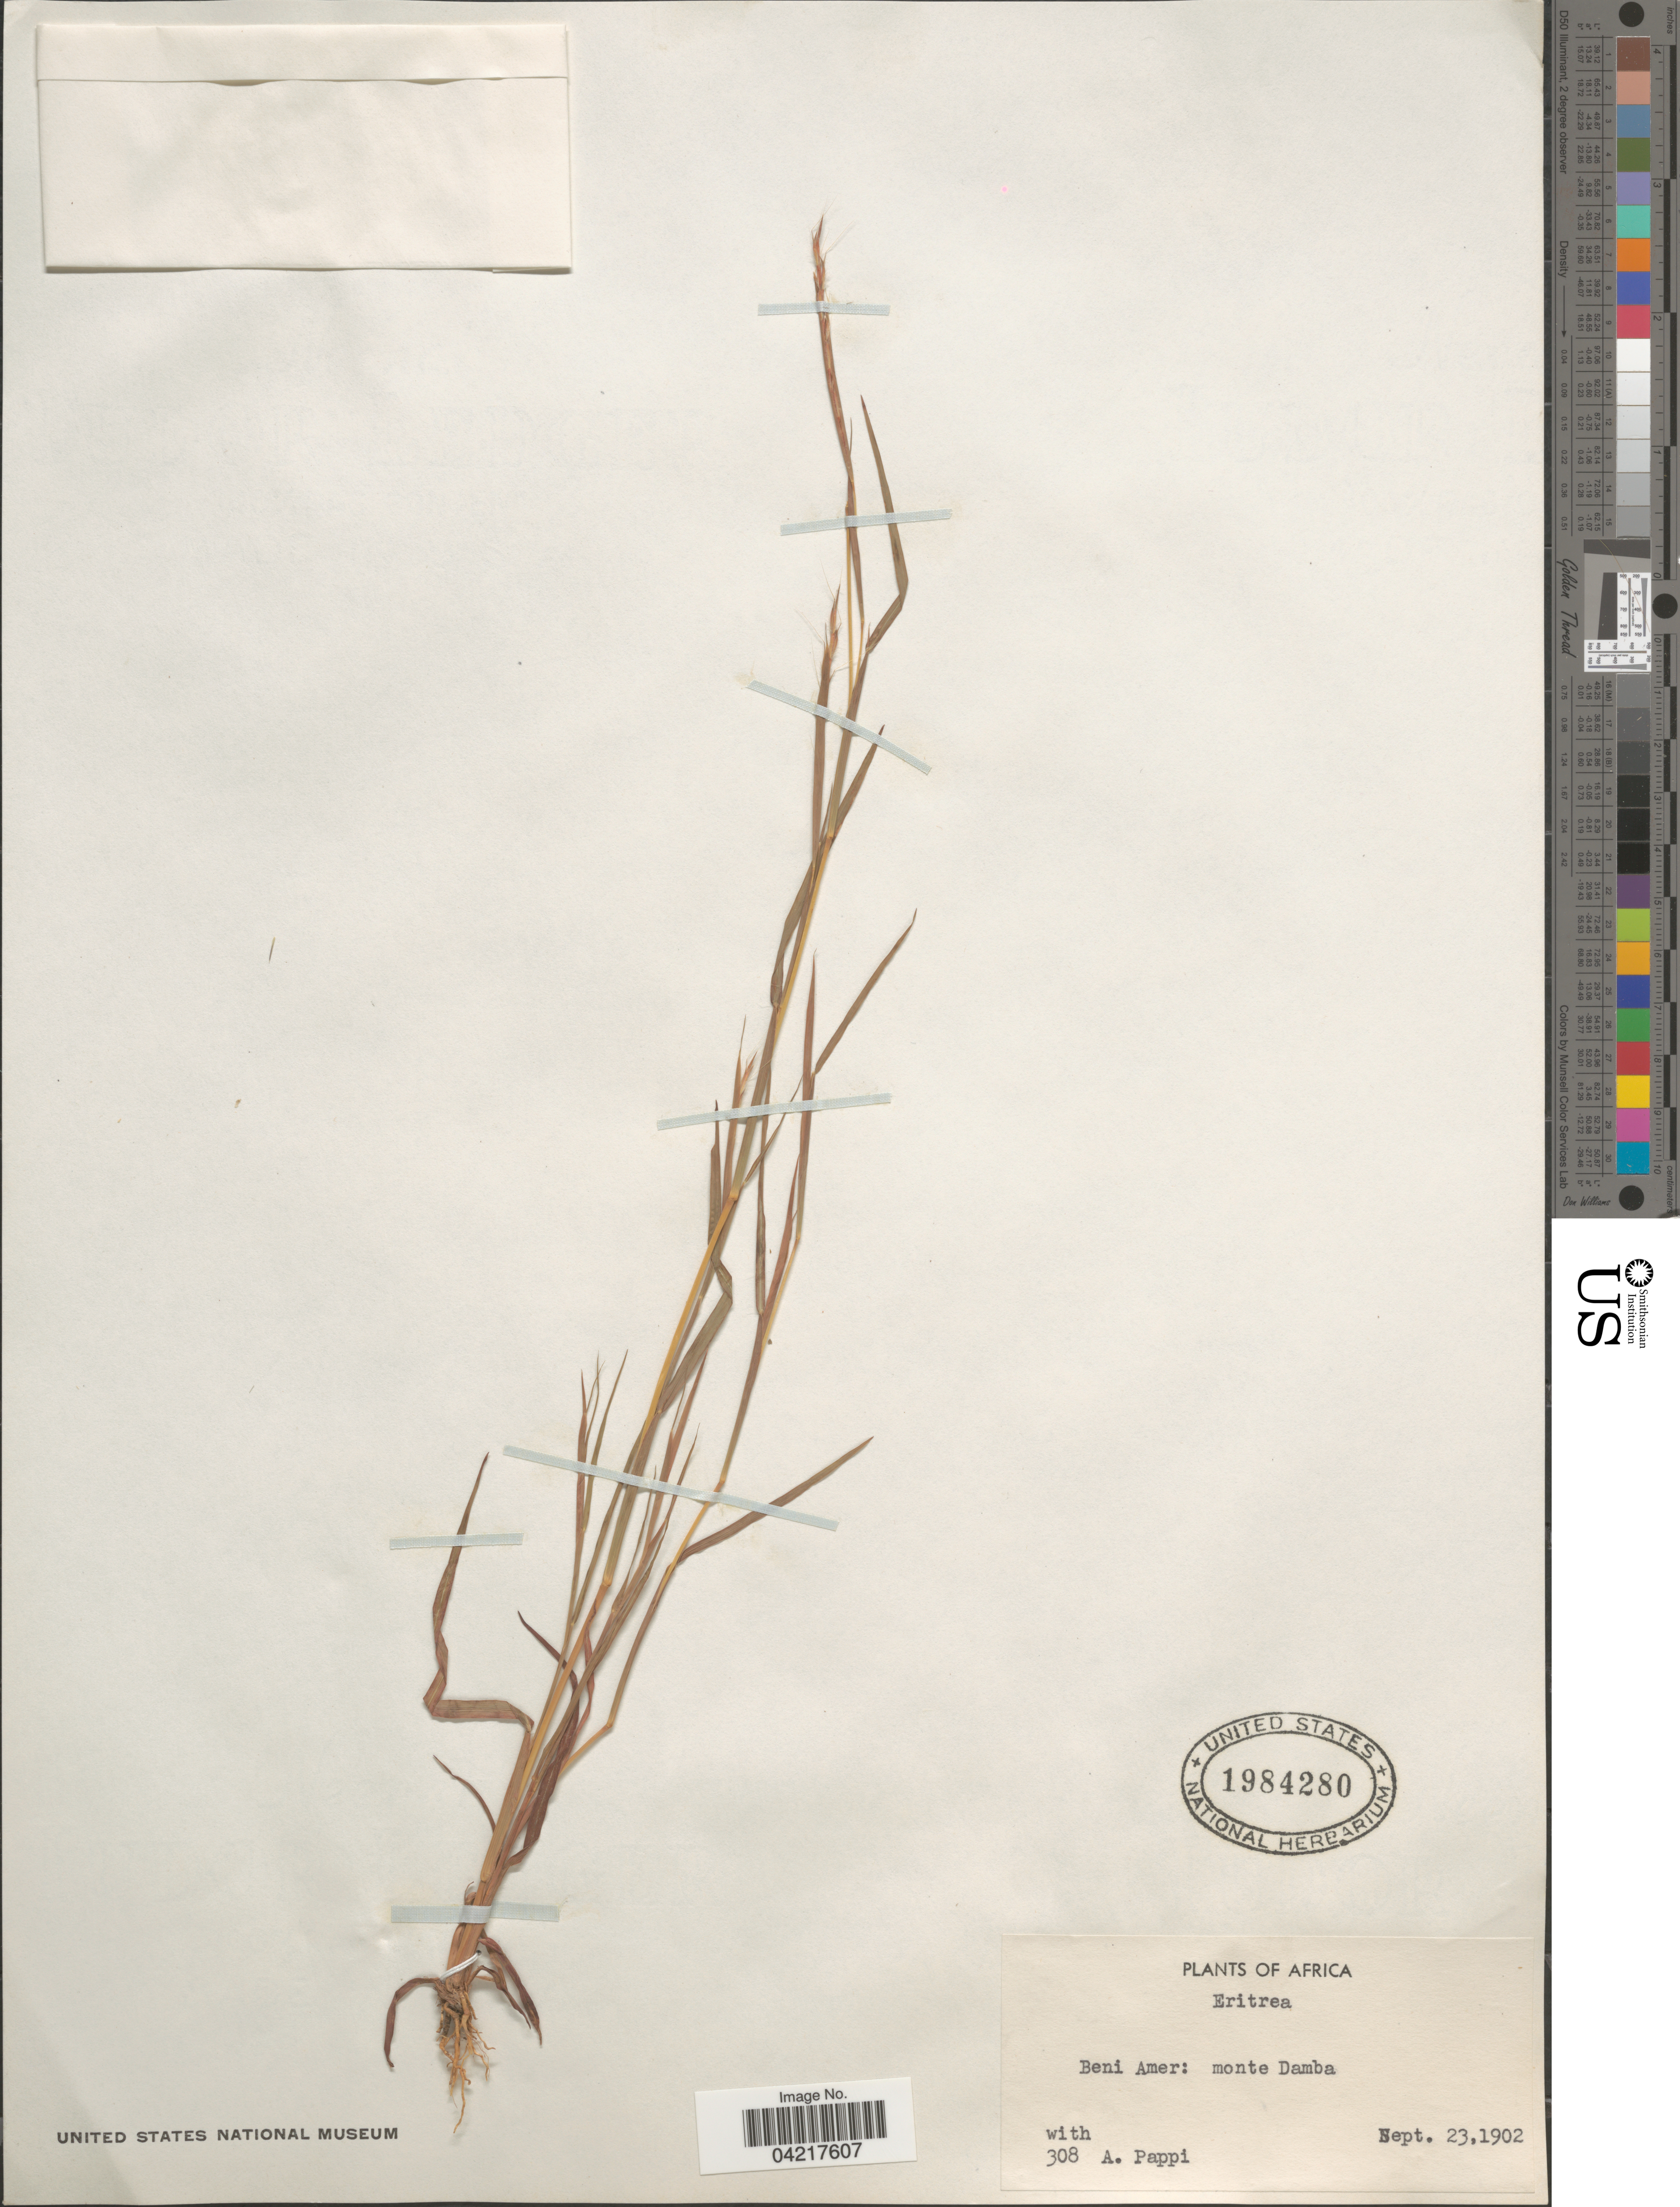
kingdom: Plantae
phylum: Tracheophyta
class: Liliopsida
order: Poales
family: Poaceae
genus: Aristida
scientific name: Aristida rhiniochloa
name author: Hochst.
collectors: A. Pappi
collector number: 308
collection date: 1902-09-23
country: Eritrea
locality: Beni Amer: monte Damba.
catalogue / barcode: US 1984280